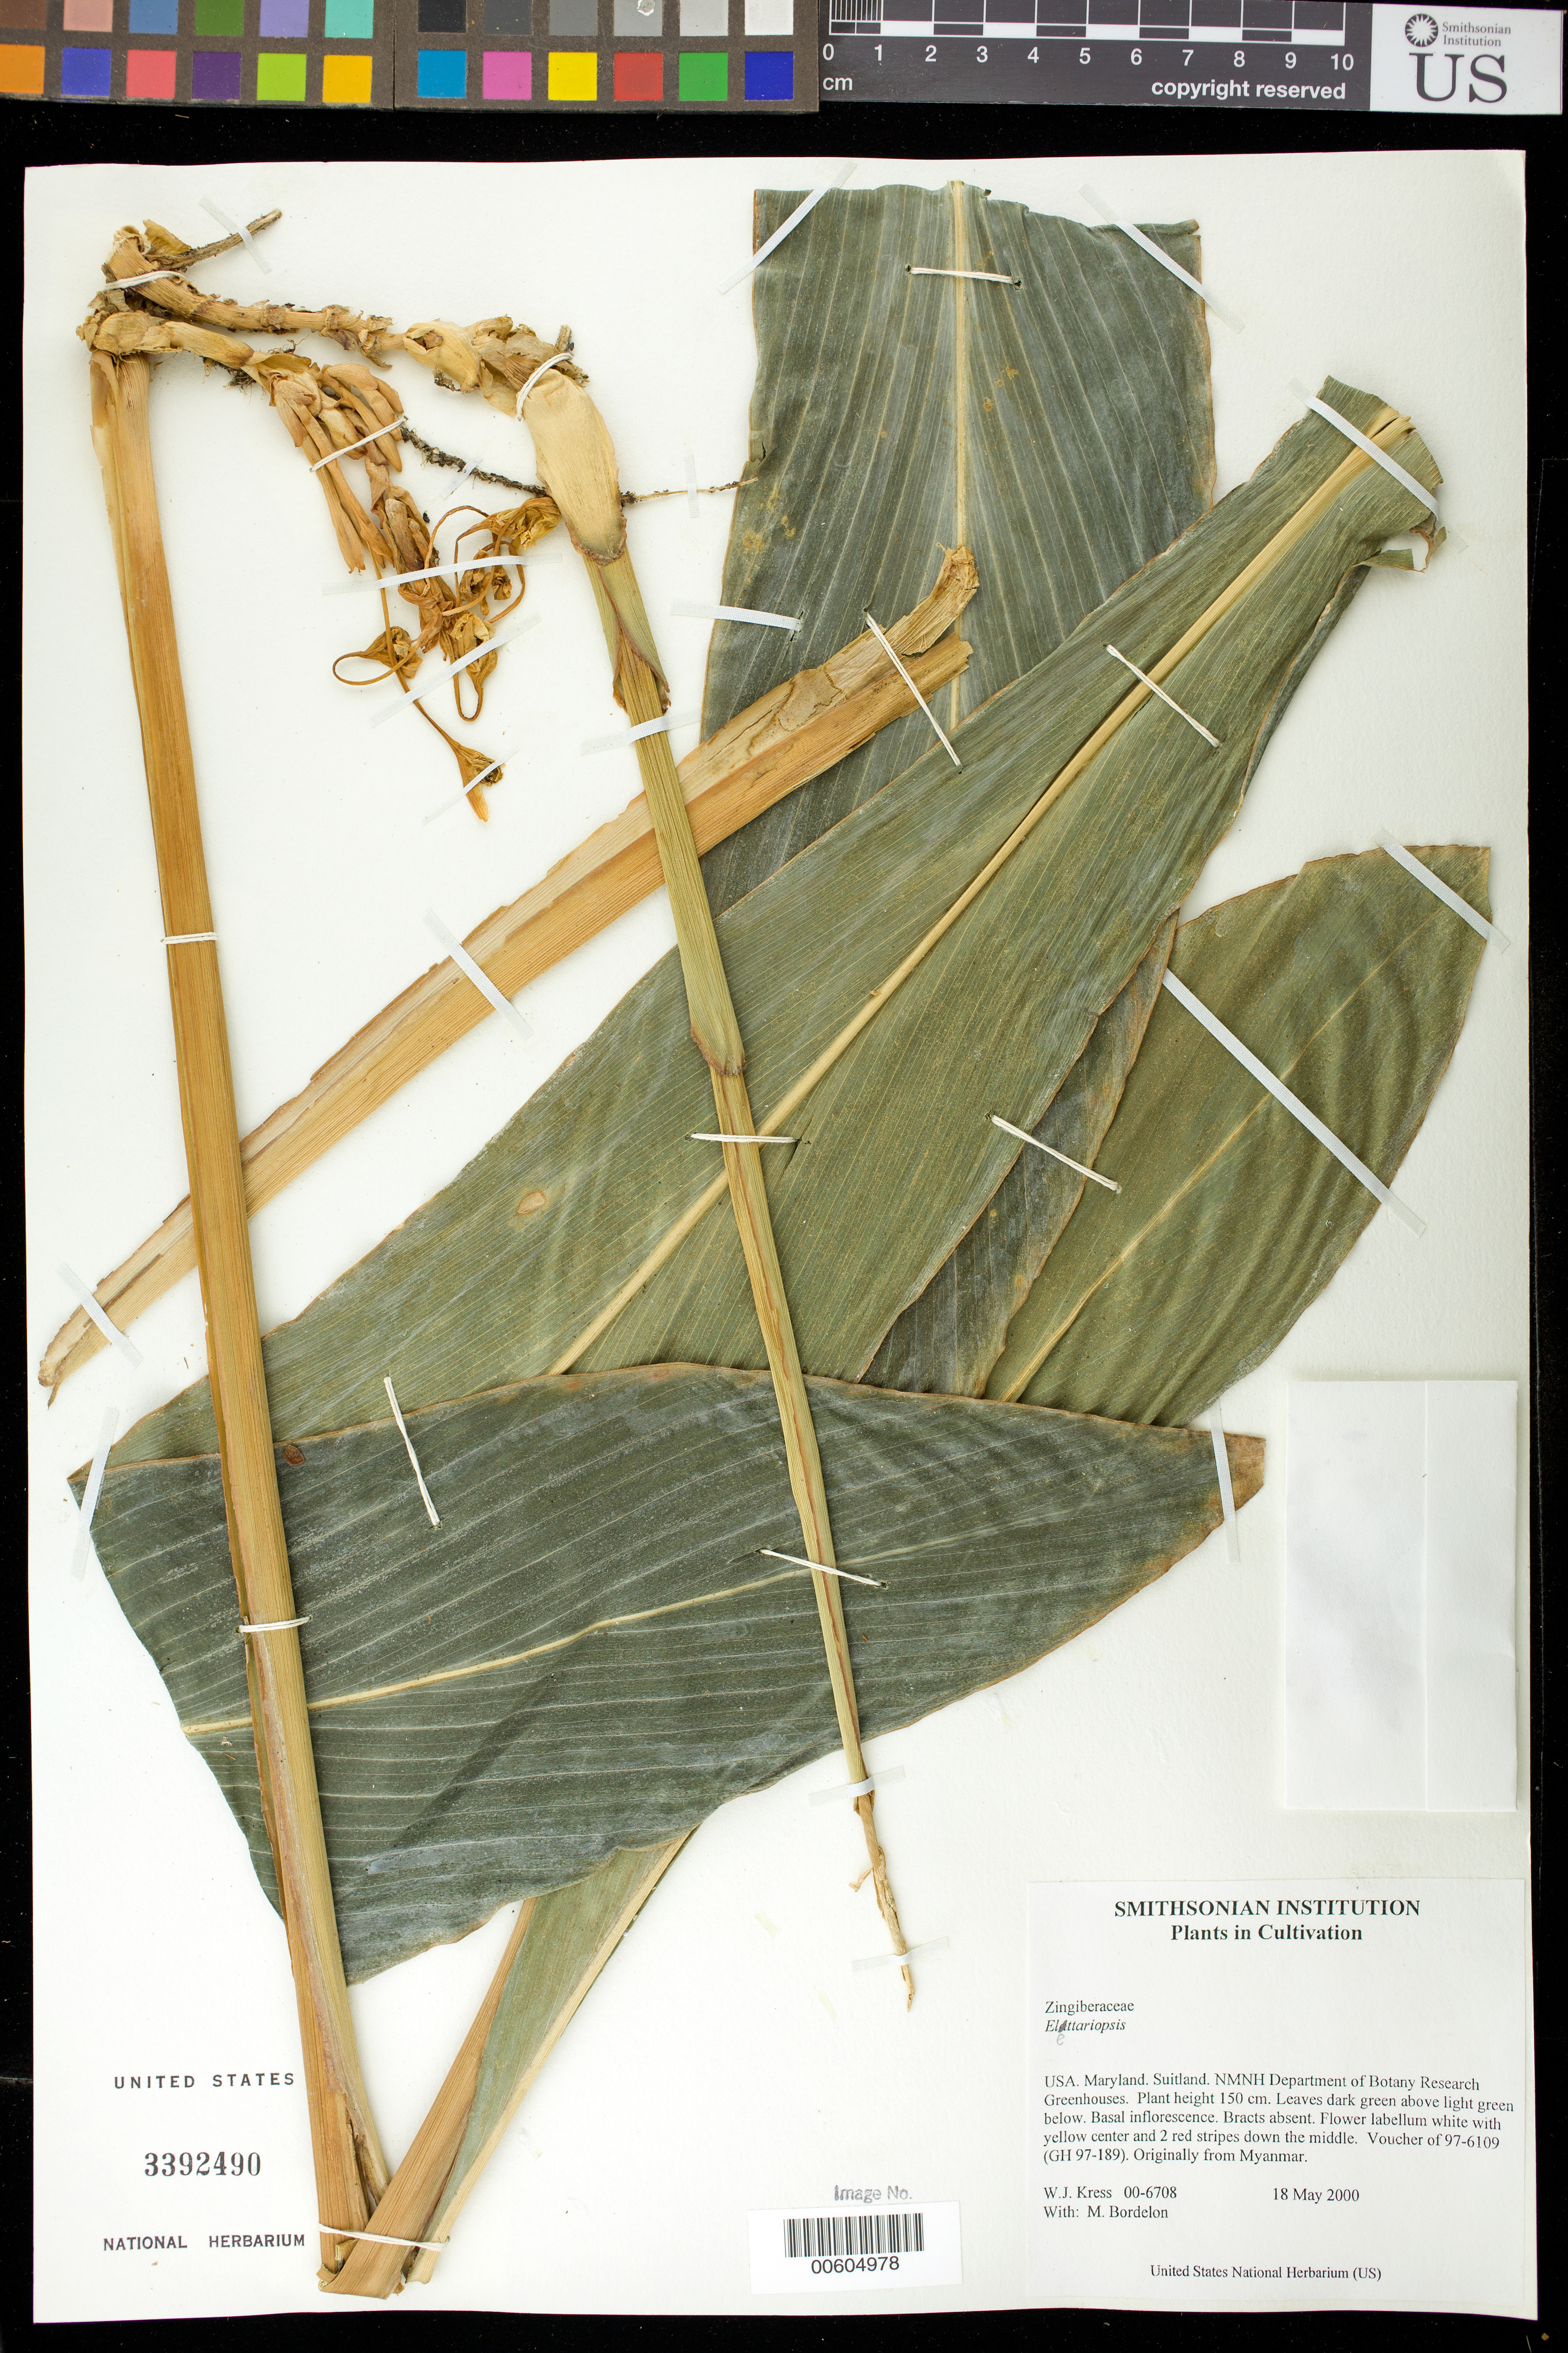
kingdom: Plantae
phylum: Tracheophyta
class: Liliopsida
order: Zingiberales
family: Zingiberaceae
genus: Amomum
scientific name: Amomum sp.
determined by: Strong, M. T., (US), Smithsonian Institution - National Museum of Natural History (UNITED STATES)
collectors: W. J. Kress & M. Bordelon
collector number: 00-6708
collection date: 2000-05-18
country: United States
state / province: Maryland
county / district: Prince George's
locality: NMNH Botany Research Greenhouses. Suitland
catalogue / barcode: US 3392490